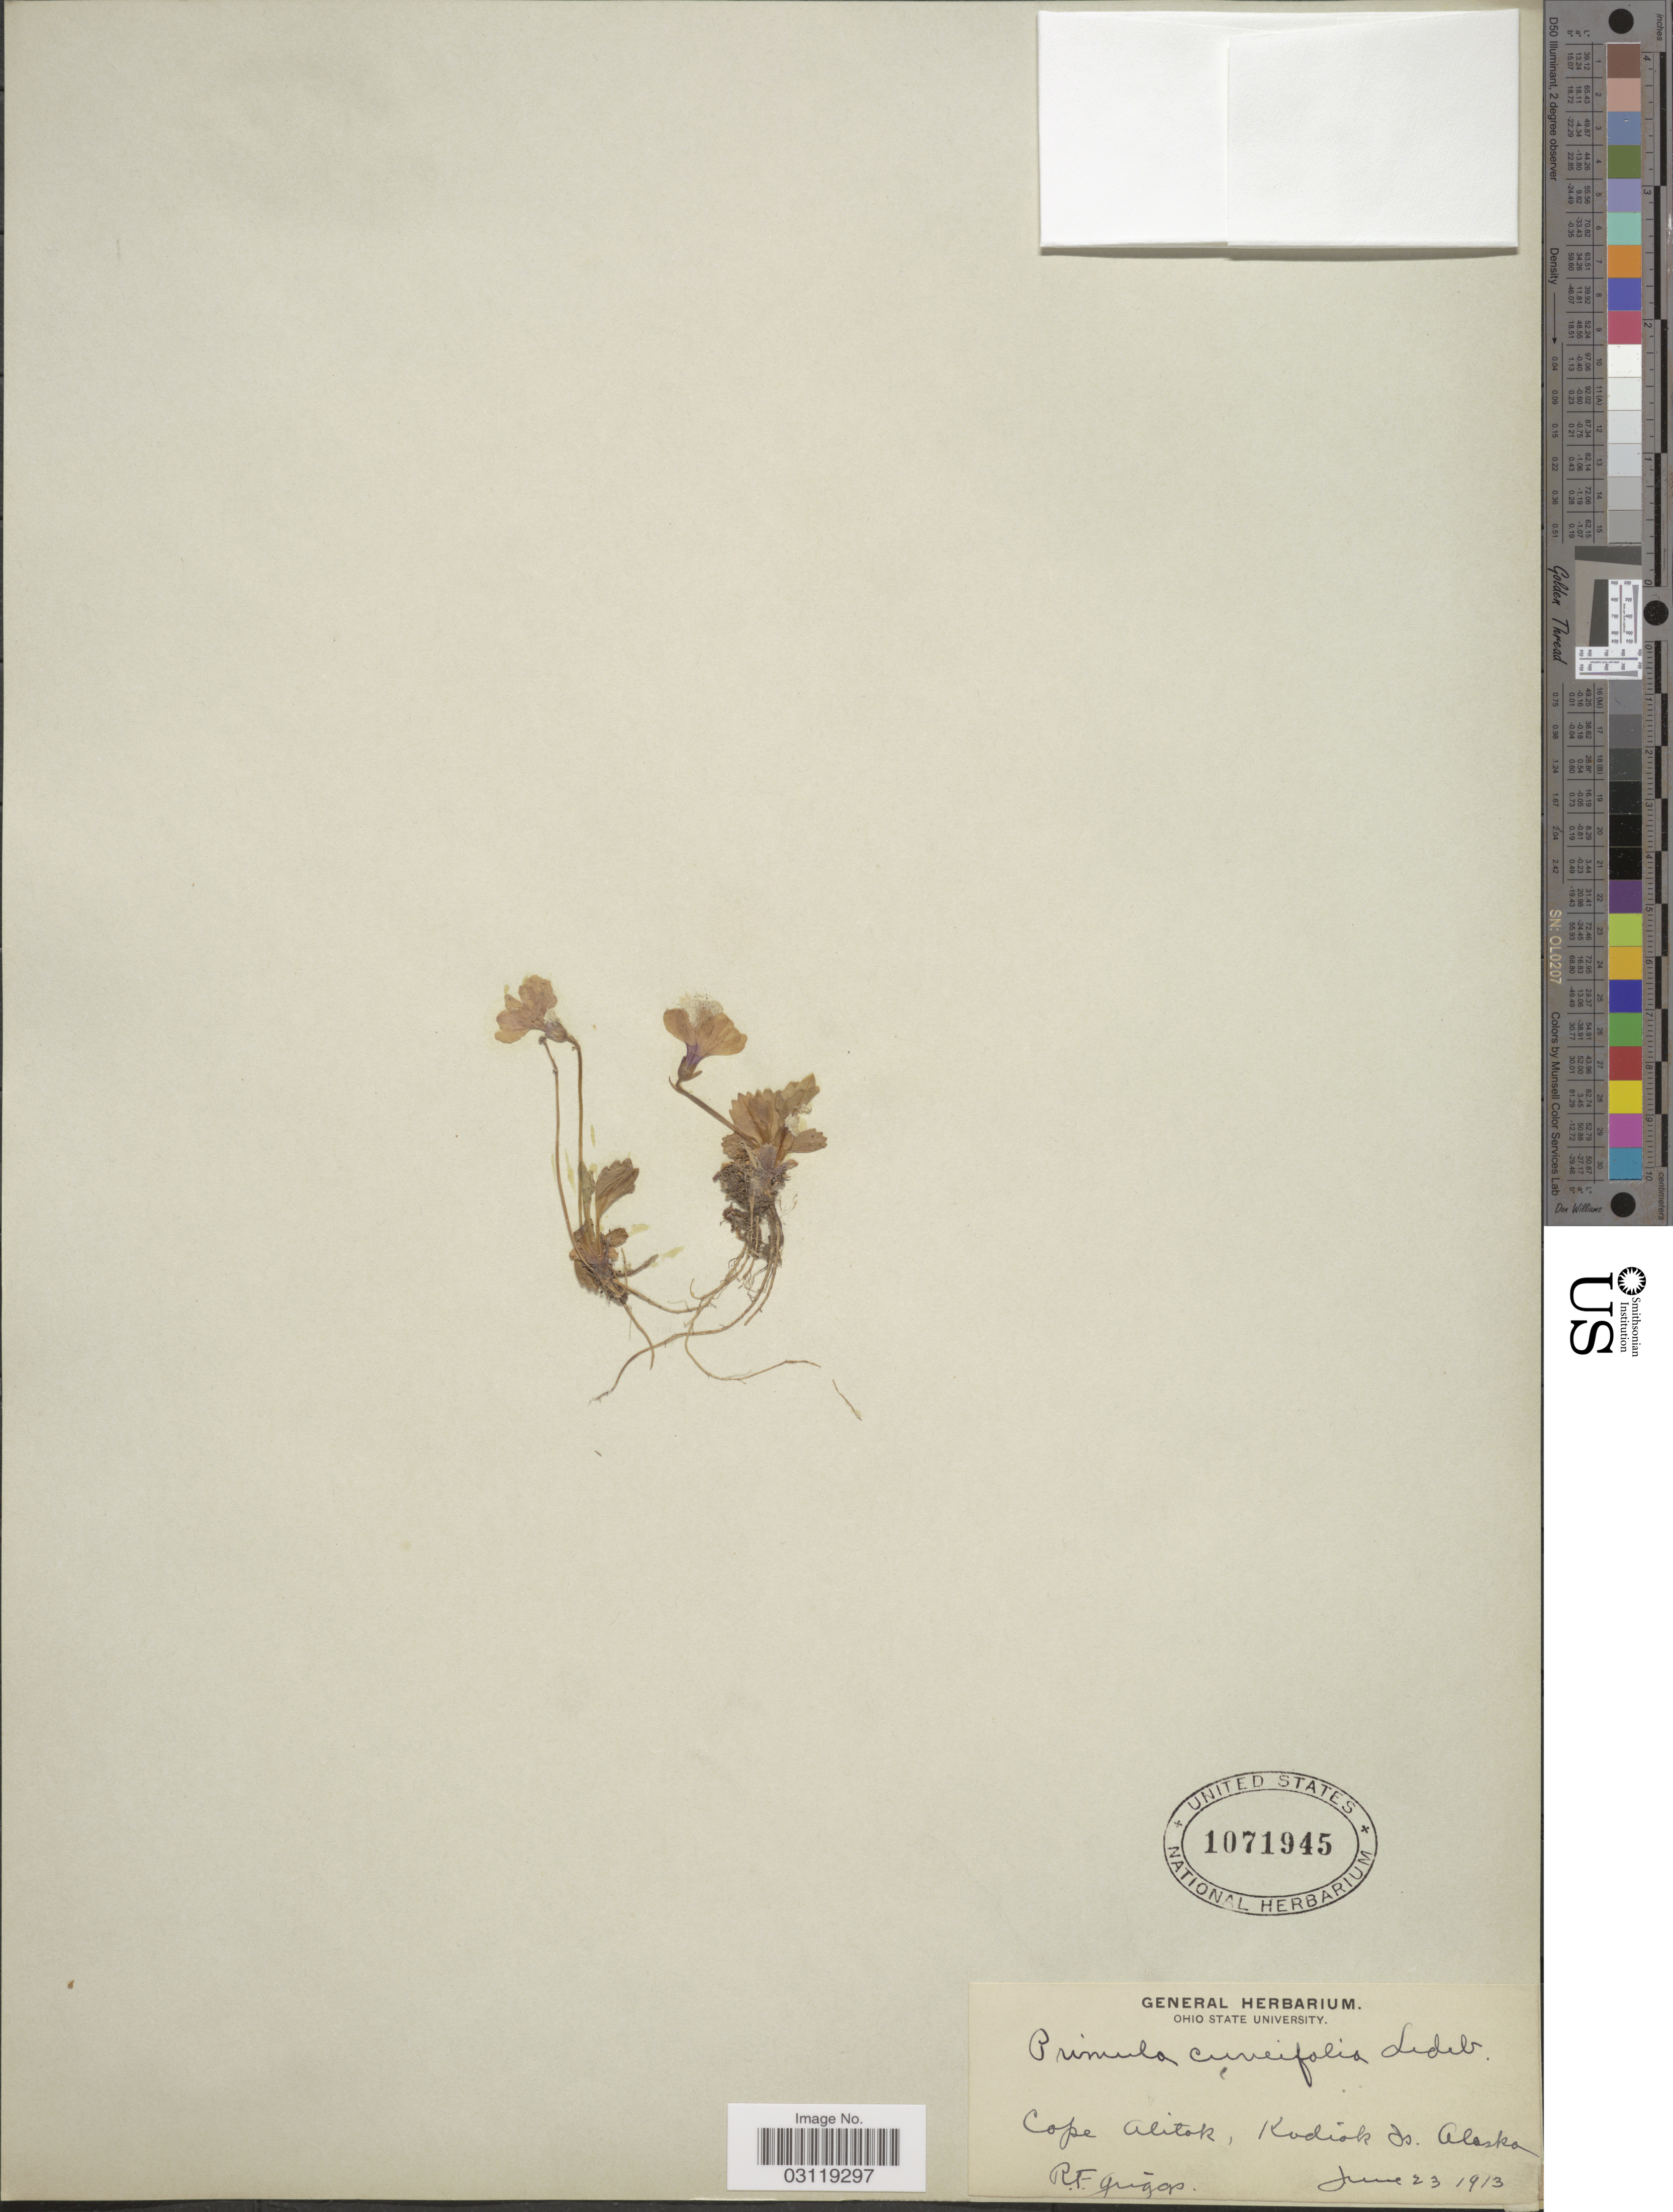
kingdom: Plantae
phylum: Tracheophyta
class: Magnoliopsida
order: Ericales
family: Primulaceae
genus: Primula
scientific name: Primula cuneifolia subsp. cuneifolia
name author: Ledeb.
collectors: R. F. Griggs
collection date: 1913-06-23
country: United States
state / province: Alaska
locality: Cope Alitok, Kodiak Is.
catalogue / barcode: US 1071945